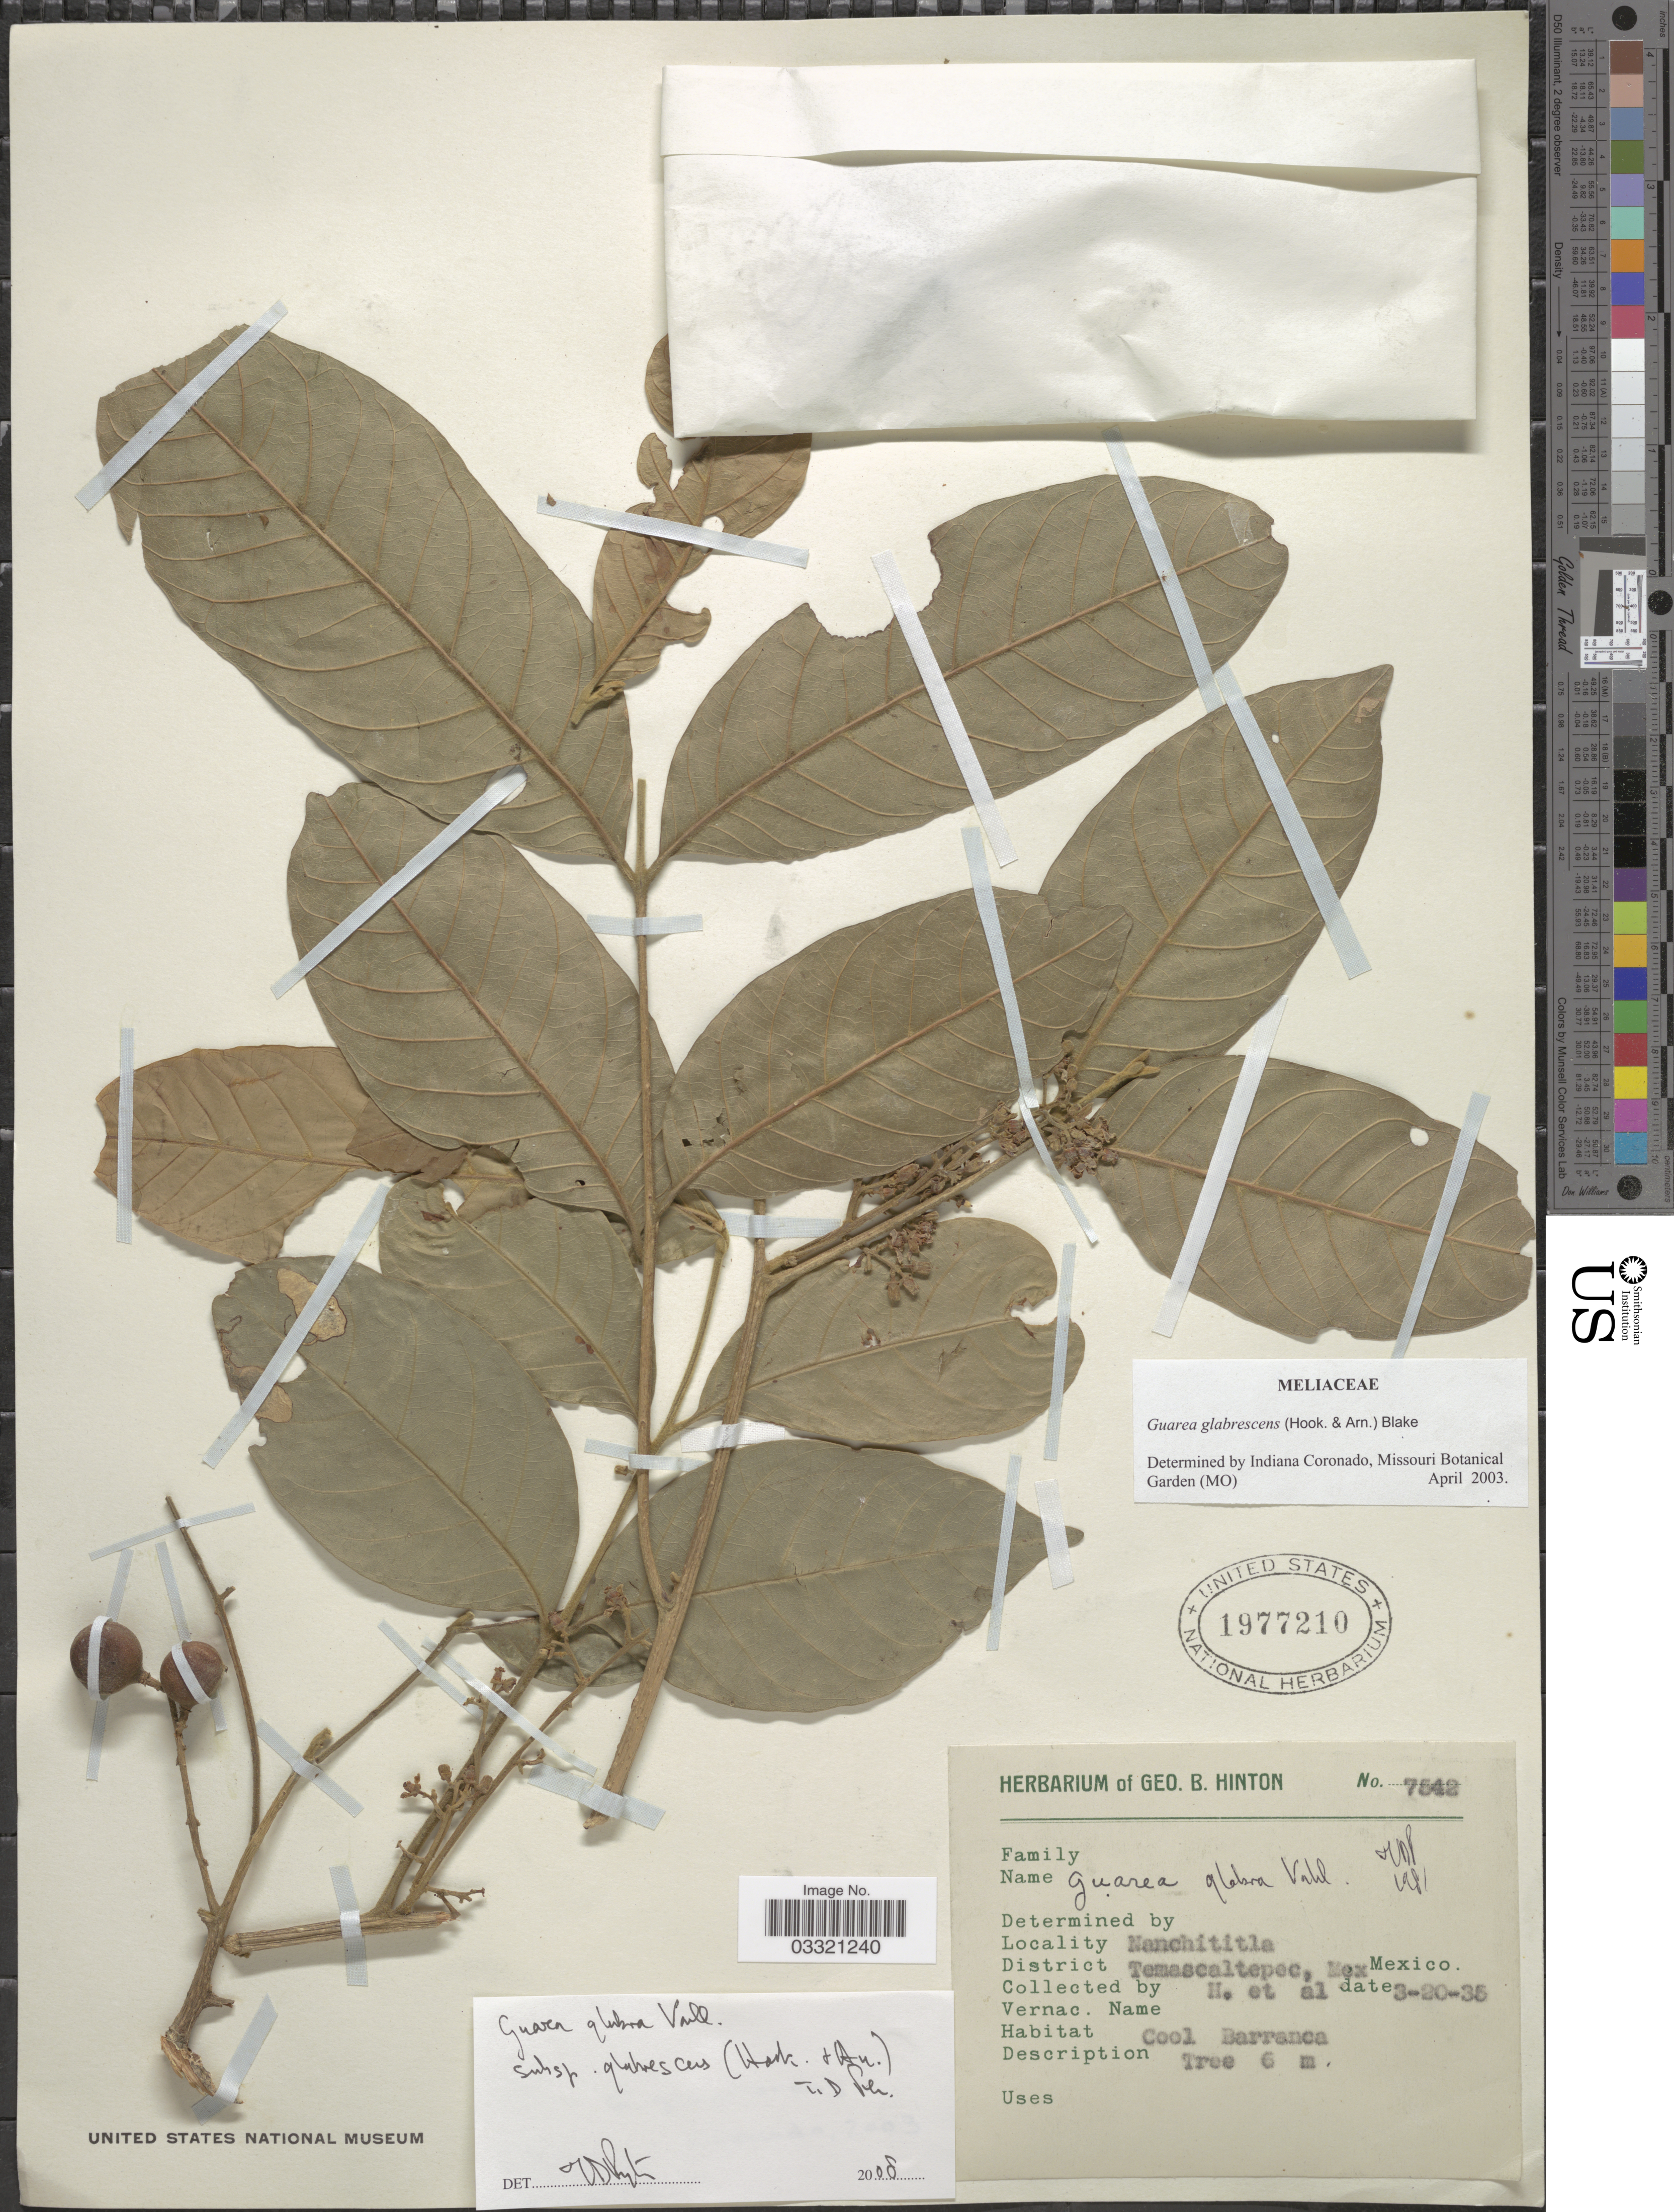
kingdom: Plantae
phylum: Tracheophyta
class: Magnoliopsida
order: Sapindales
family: Meliaceae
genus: Guarea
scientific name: Guarea glabra subsp. glabrescens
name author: (Hook. & Arn.) T.D. Penn.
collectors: G. B. Hinton & et al.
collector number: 7542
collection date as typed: Transcribed d/m/y: 20/3/35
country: Mexico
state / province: México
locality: Nanchititla. District Temascaltepec.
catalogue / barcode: US 1977210